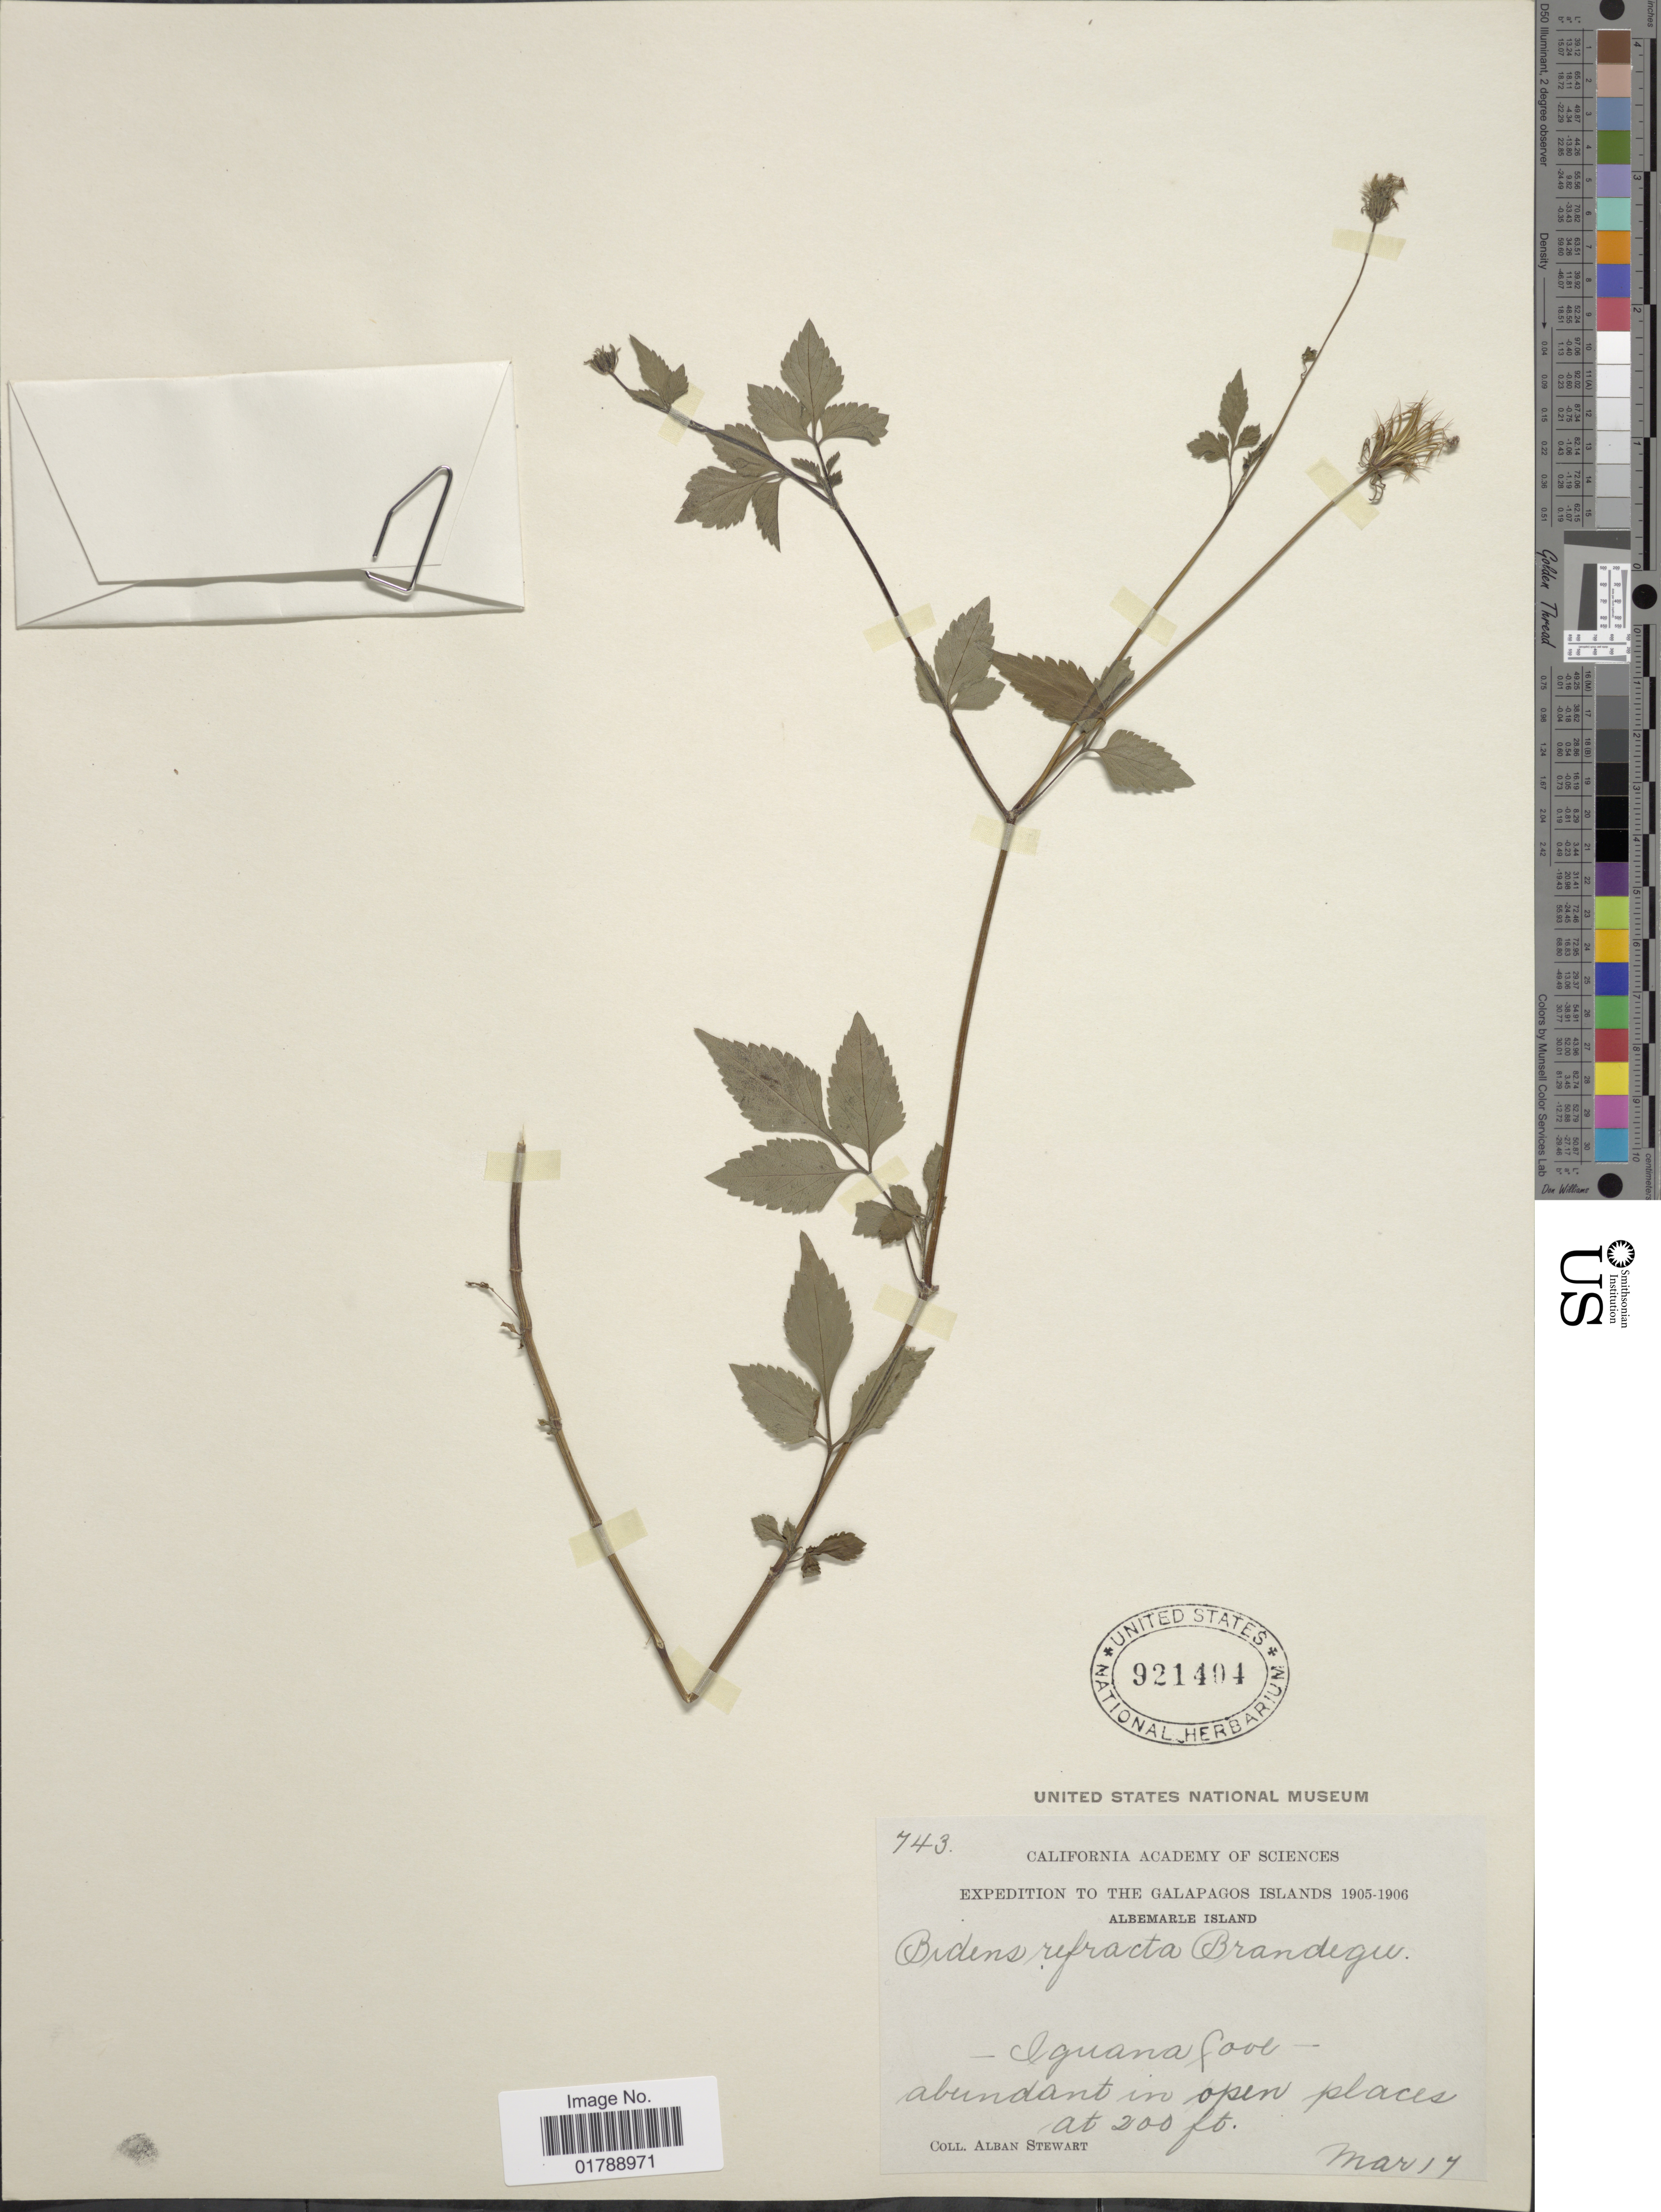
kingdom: Plantae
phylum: Tracheophyta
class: Magnoliopsida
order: Asterales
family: Asteraceae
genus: Bidens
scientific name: Bidens riparia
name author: Kunth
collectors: A. Stewart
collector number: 743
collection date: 1905-03-17/1906-03-17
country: Ecuador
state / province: Colón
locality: Galapagos Islands, Albemarle Island. Iguana Cove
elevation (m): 61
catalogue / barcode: US 921404